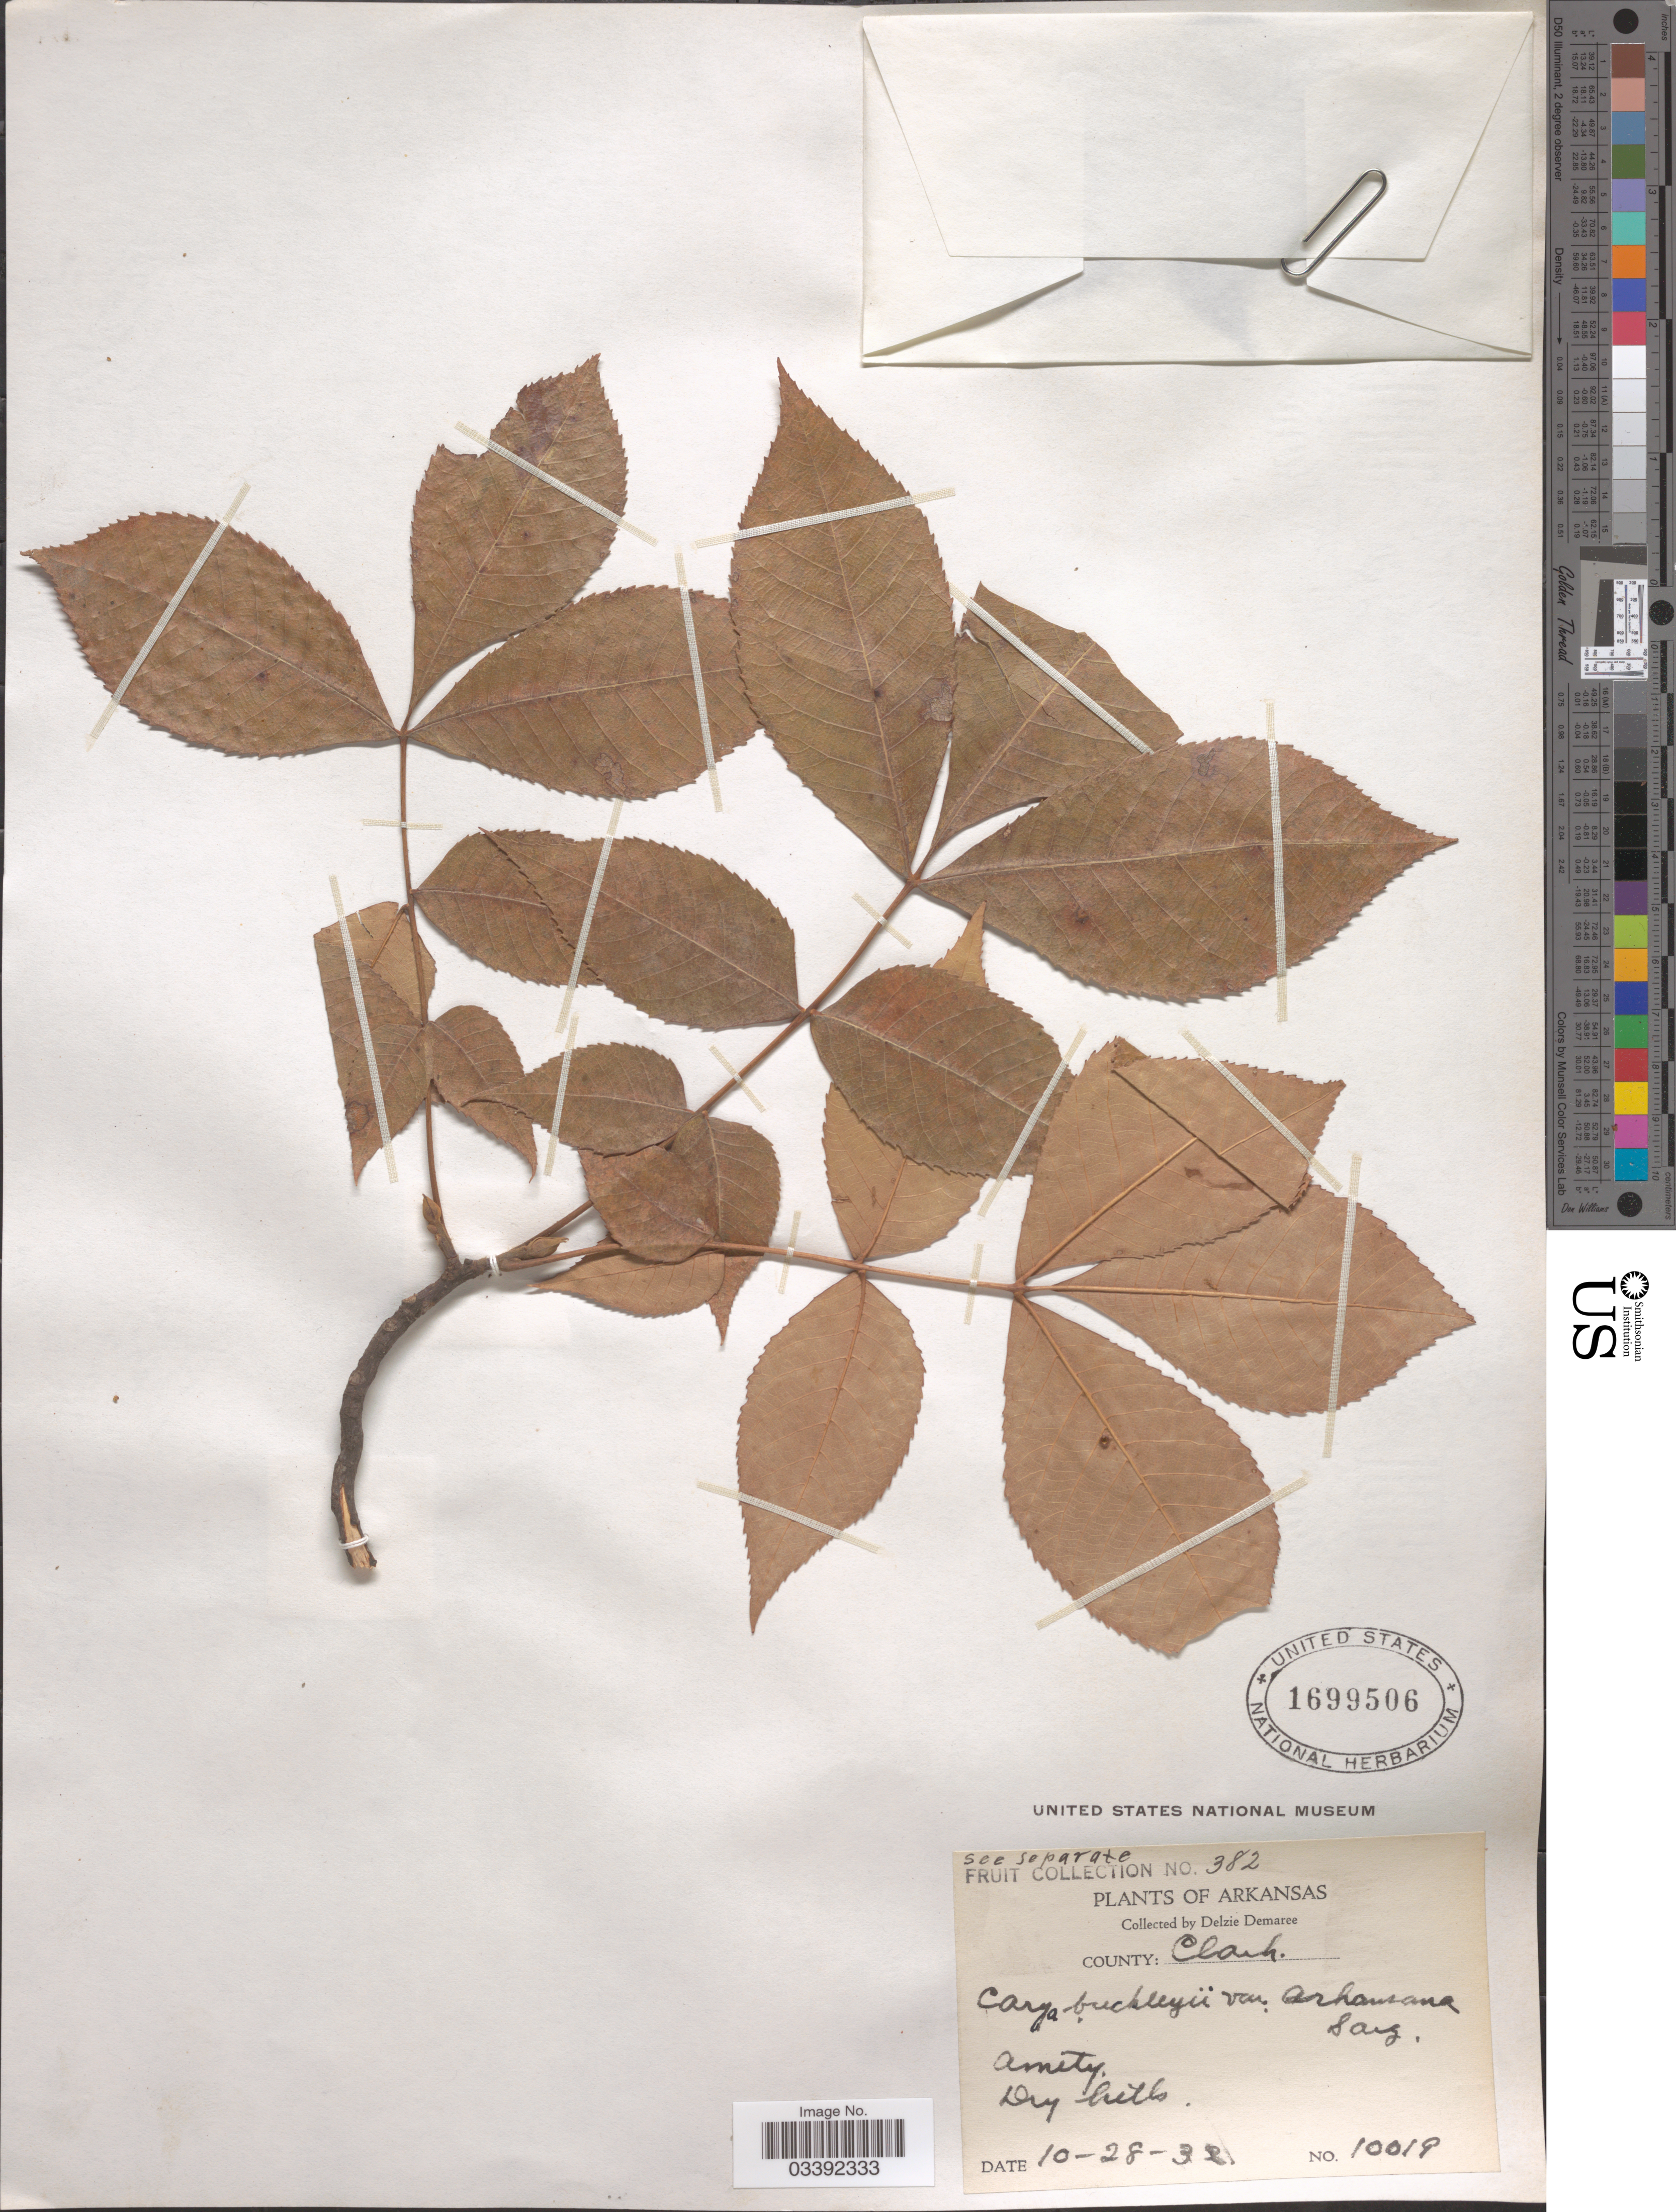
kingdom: Plantae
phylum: Tracheophyta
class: Magnoliopsida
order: Fagales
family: Juglandaceae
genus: Carya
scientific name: Carya buckleyi var. arkansana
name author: (Sarg.) Sarg.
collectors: D. Demaree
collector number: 10019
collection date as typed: Transcribed d/m/y: 28/10/32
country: United States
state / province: Arkansas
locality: County: Clark. Amity.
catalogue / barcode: US 1699506